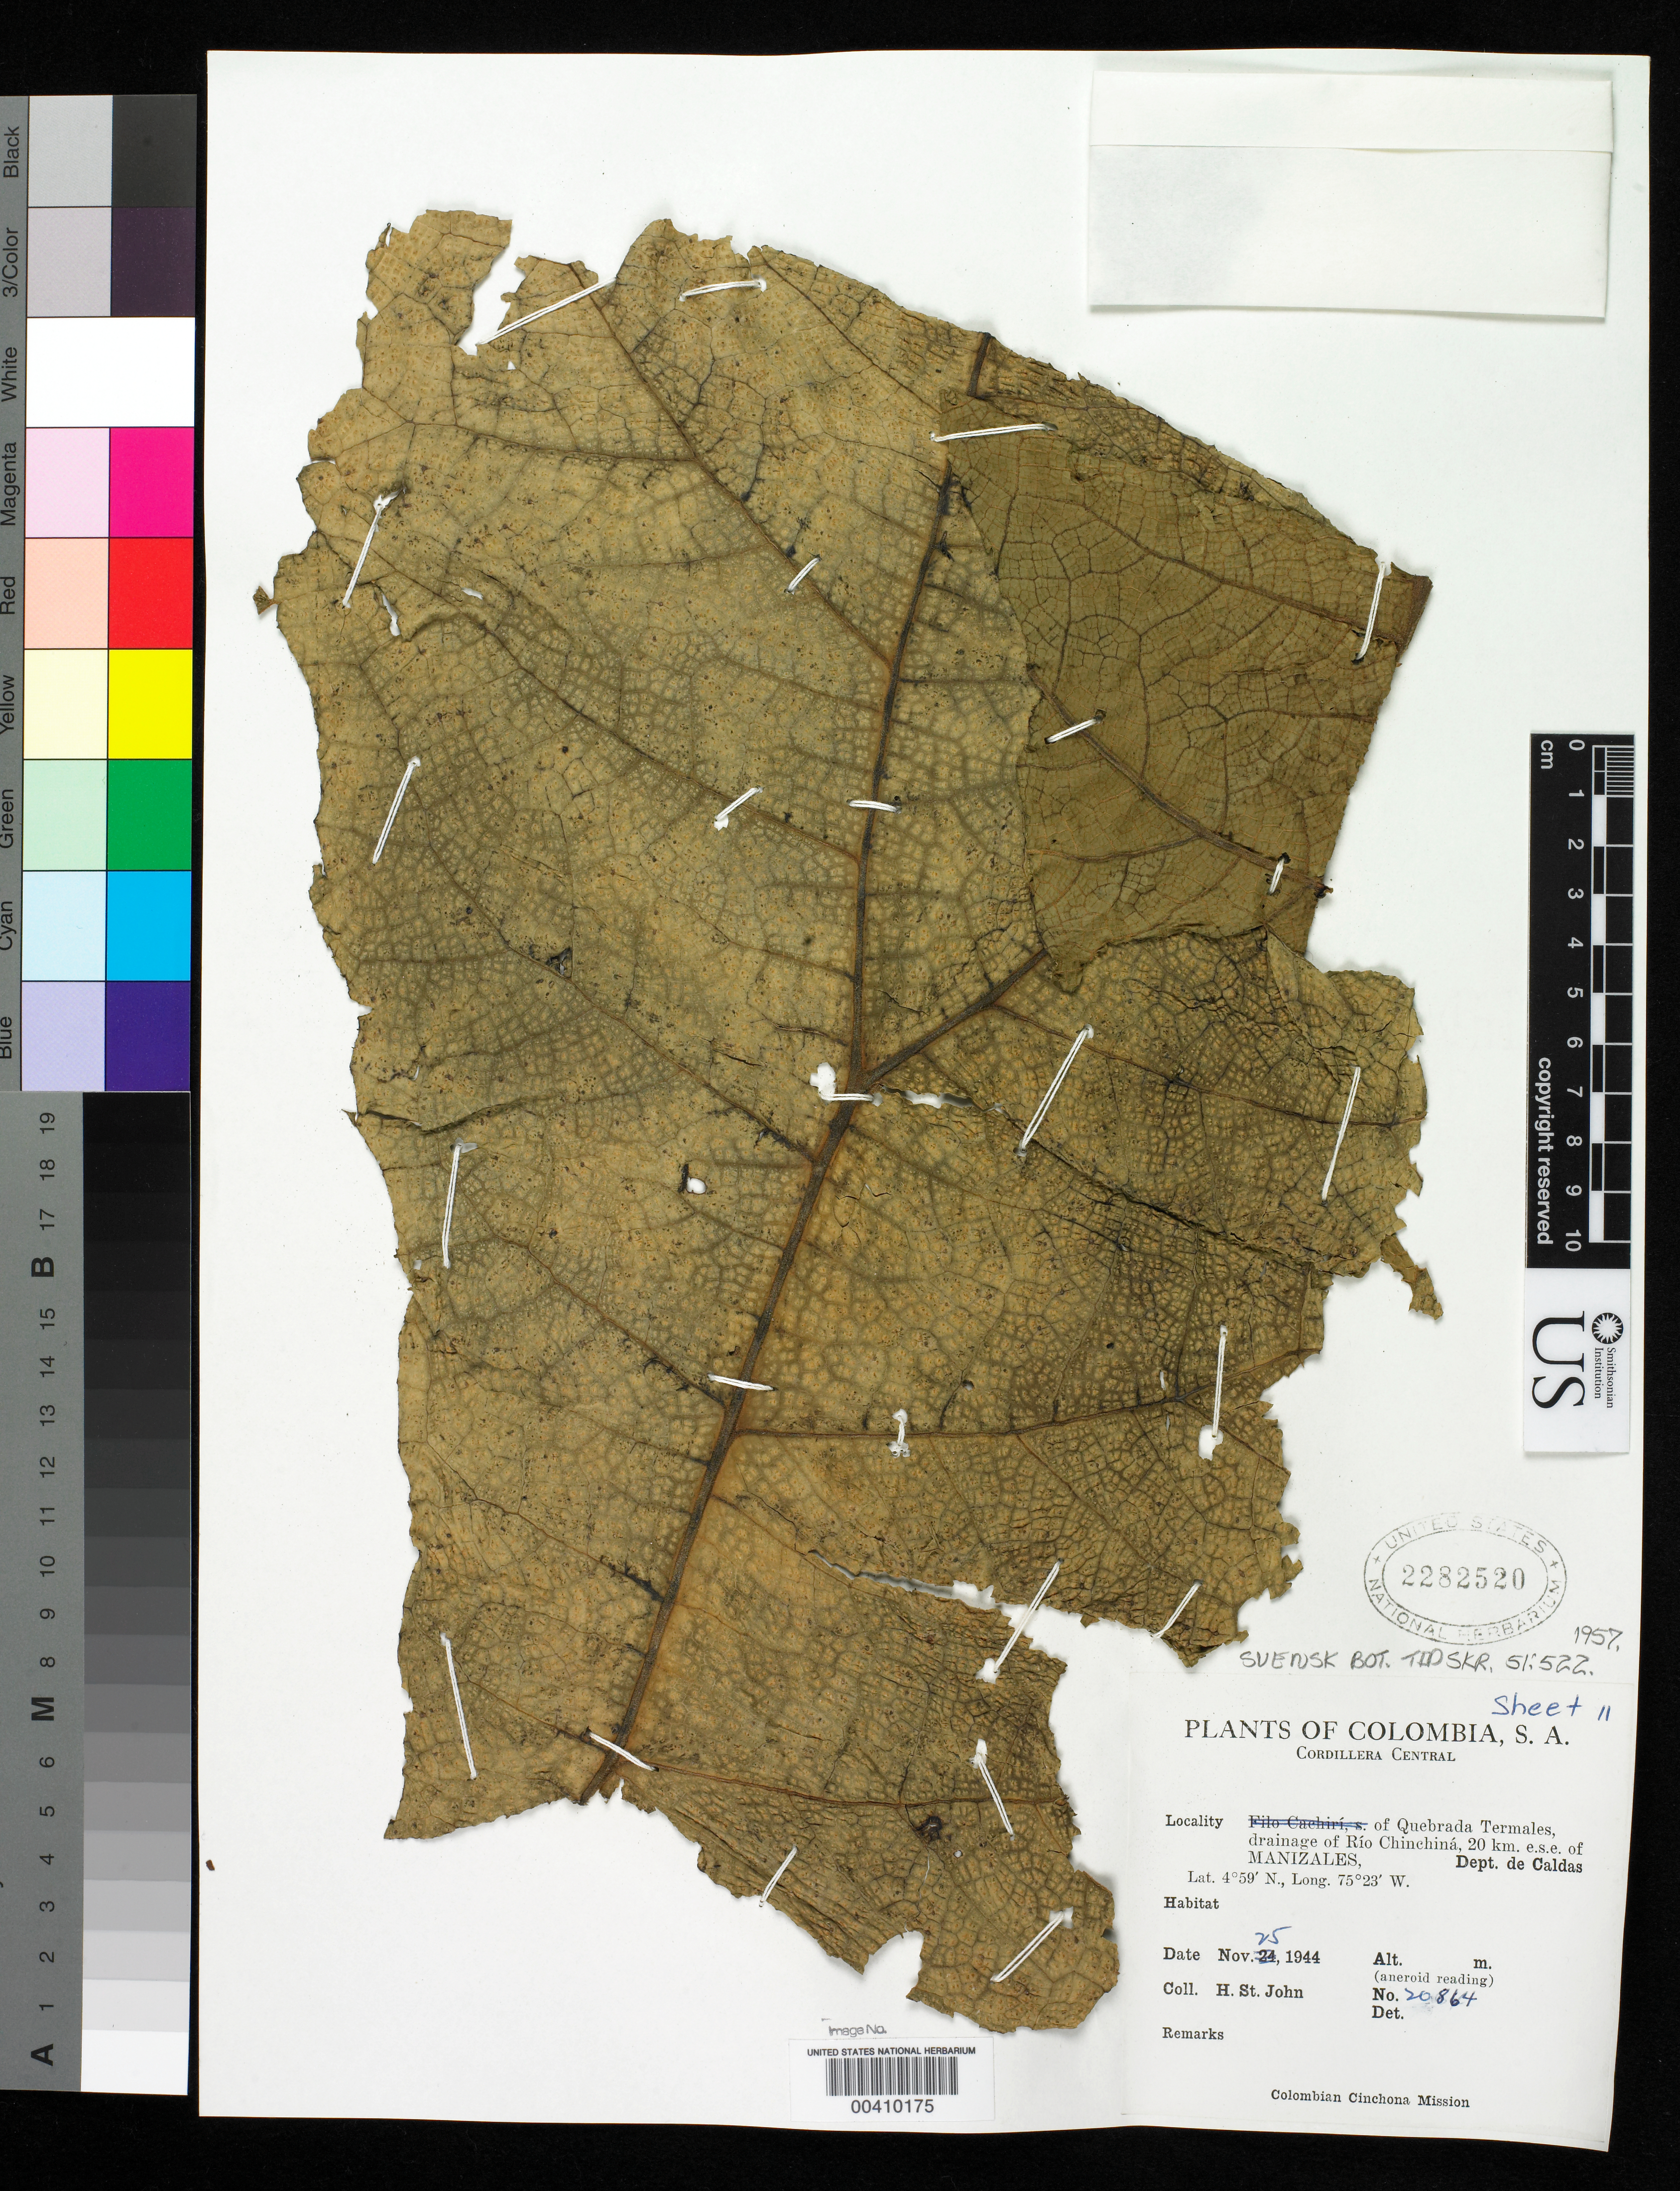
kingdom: Plantae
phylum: Tracheophyta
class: Magnoliopsida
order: Gunnerales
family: Gunneraceae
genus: Gunnera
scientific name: Gunnera magnifica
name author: H. St. John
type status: Holotype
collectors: H. St. John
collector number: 20864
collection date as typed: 25 Nov 1944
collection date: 1944-11-25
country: Colombia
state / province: Caldas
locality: Quebrada Termales, drainage of Rio Chinchina, 20 km ESE of Manizales.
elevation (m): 3170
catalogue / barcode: US 2282520